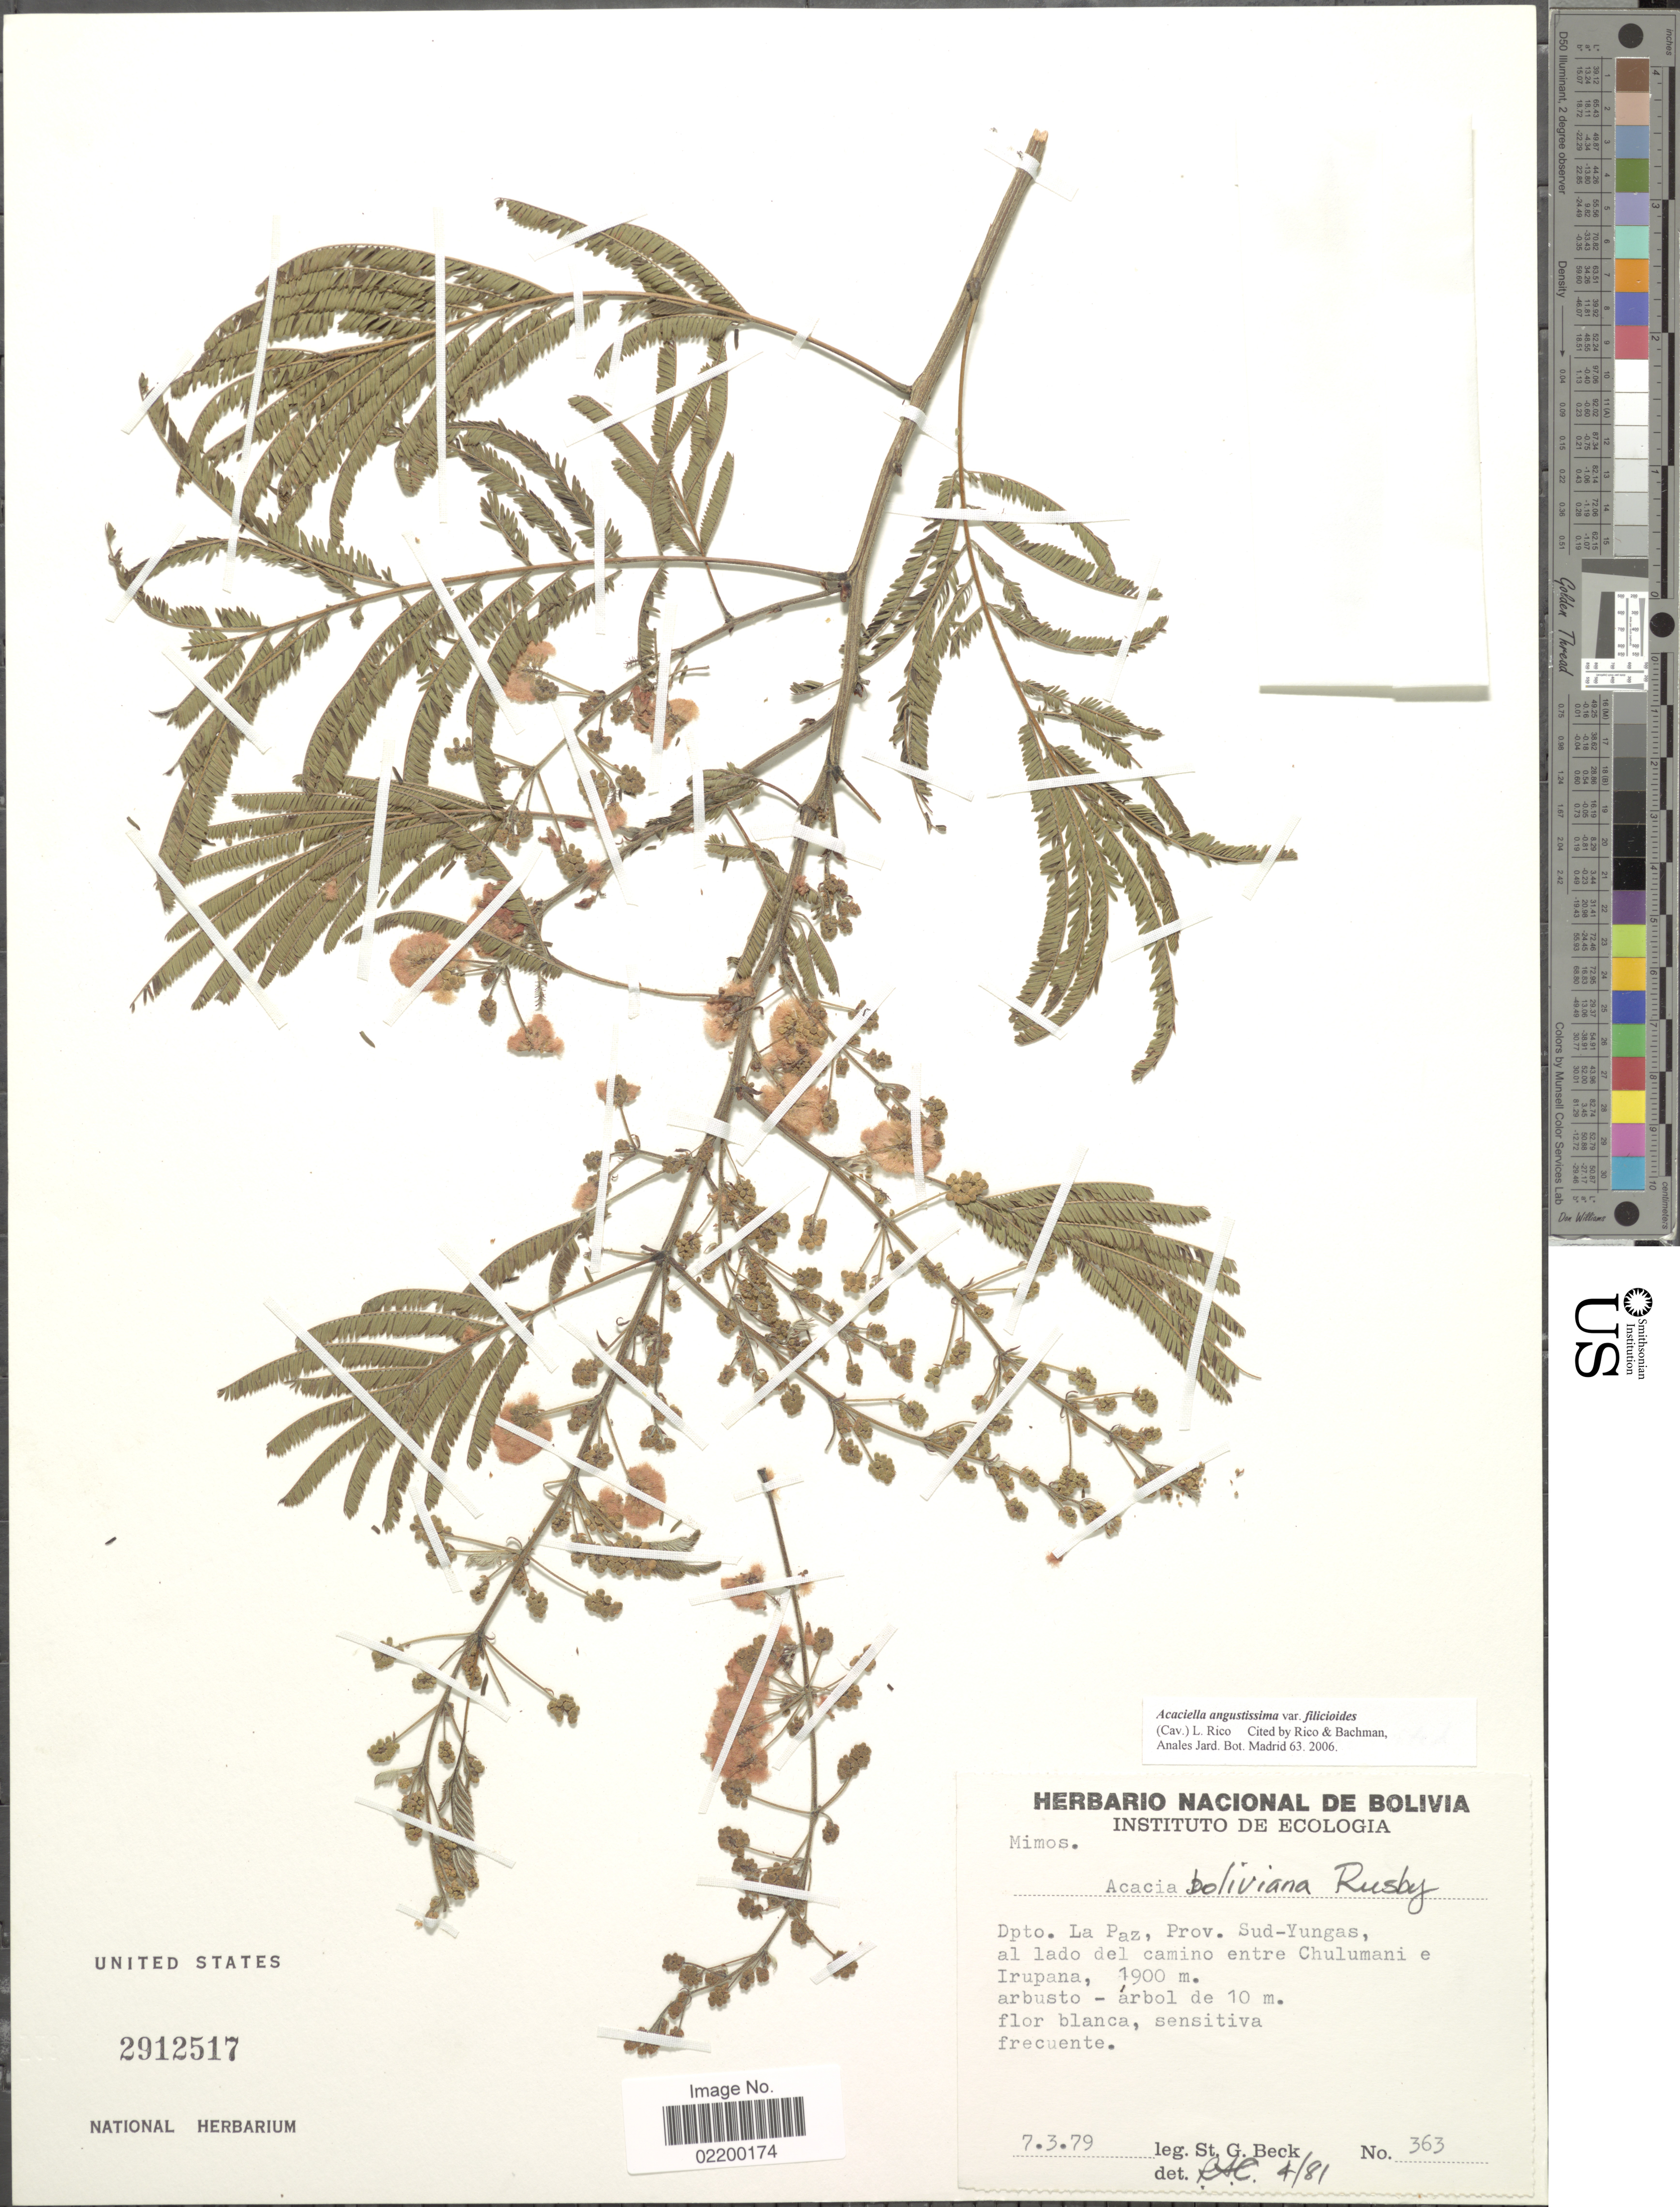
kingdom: Plantae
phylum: Tracheophyta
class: Magnoliopsida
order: Fabales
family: Fabaceae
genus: Acaciella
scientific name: Acaciella angustissima var. filicioides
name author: (Cav.) L. Rico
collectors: S. G. Beck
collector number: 363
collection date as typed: Transcribed d/m/y: 7/3/79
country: Bolivia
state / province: La Paz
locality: Dpto.La Paz. Prov. Sud-Yungas, al lado del camino entre Chulumani e Irupana.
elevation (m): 1900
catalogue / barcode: US 2912517